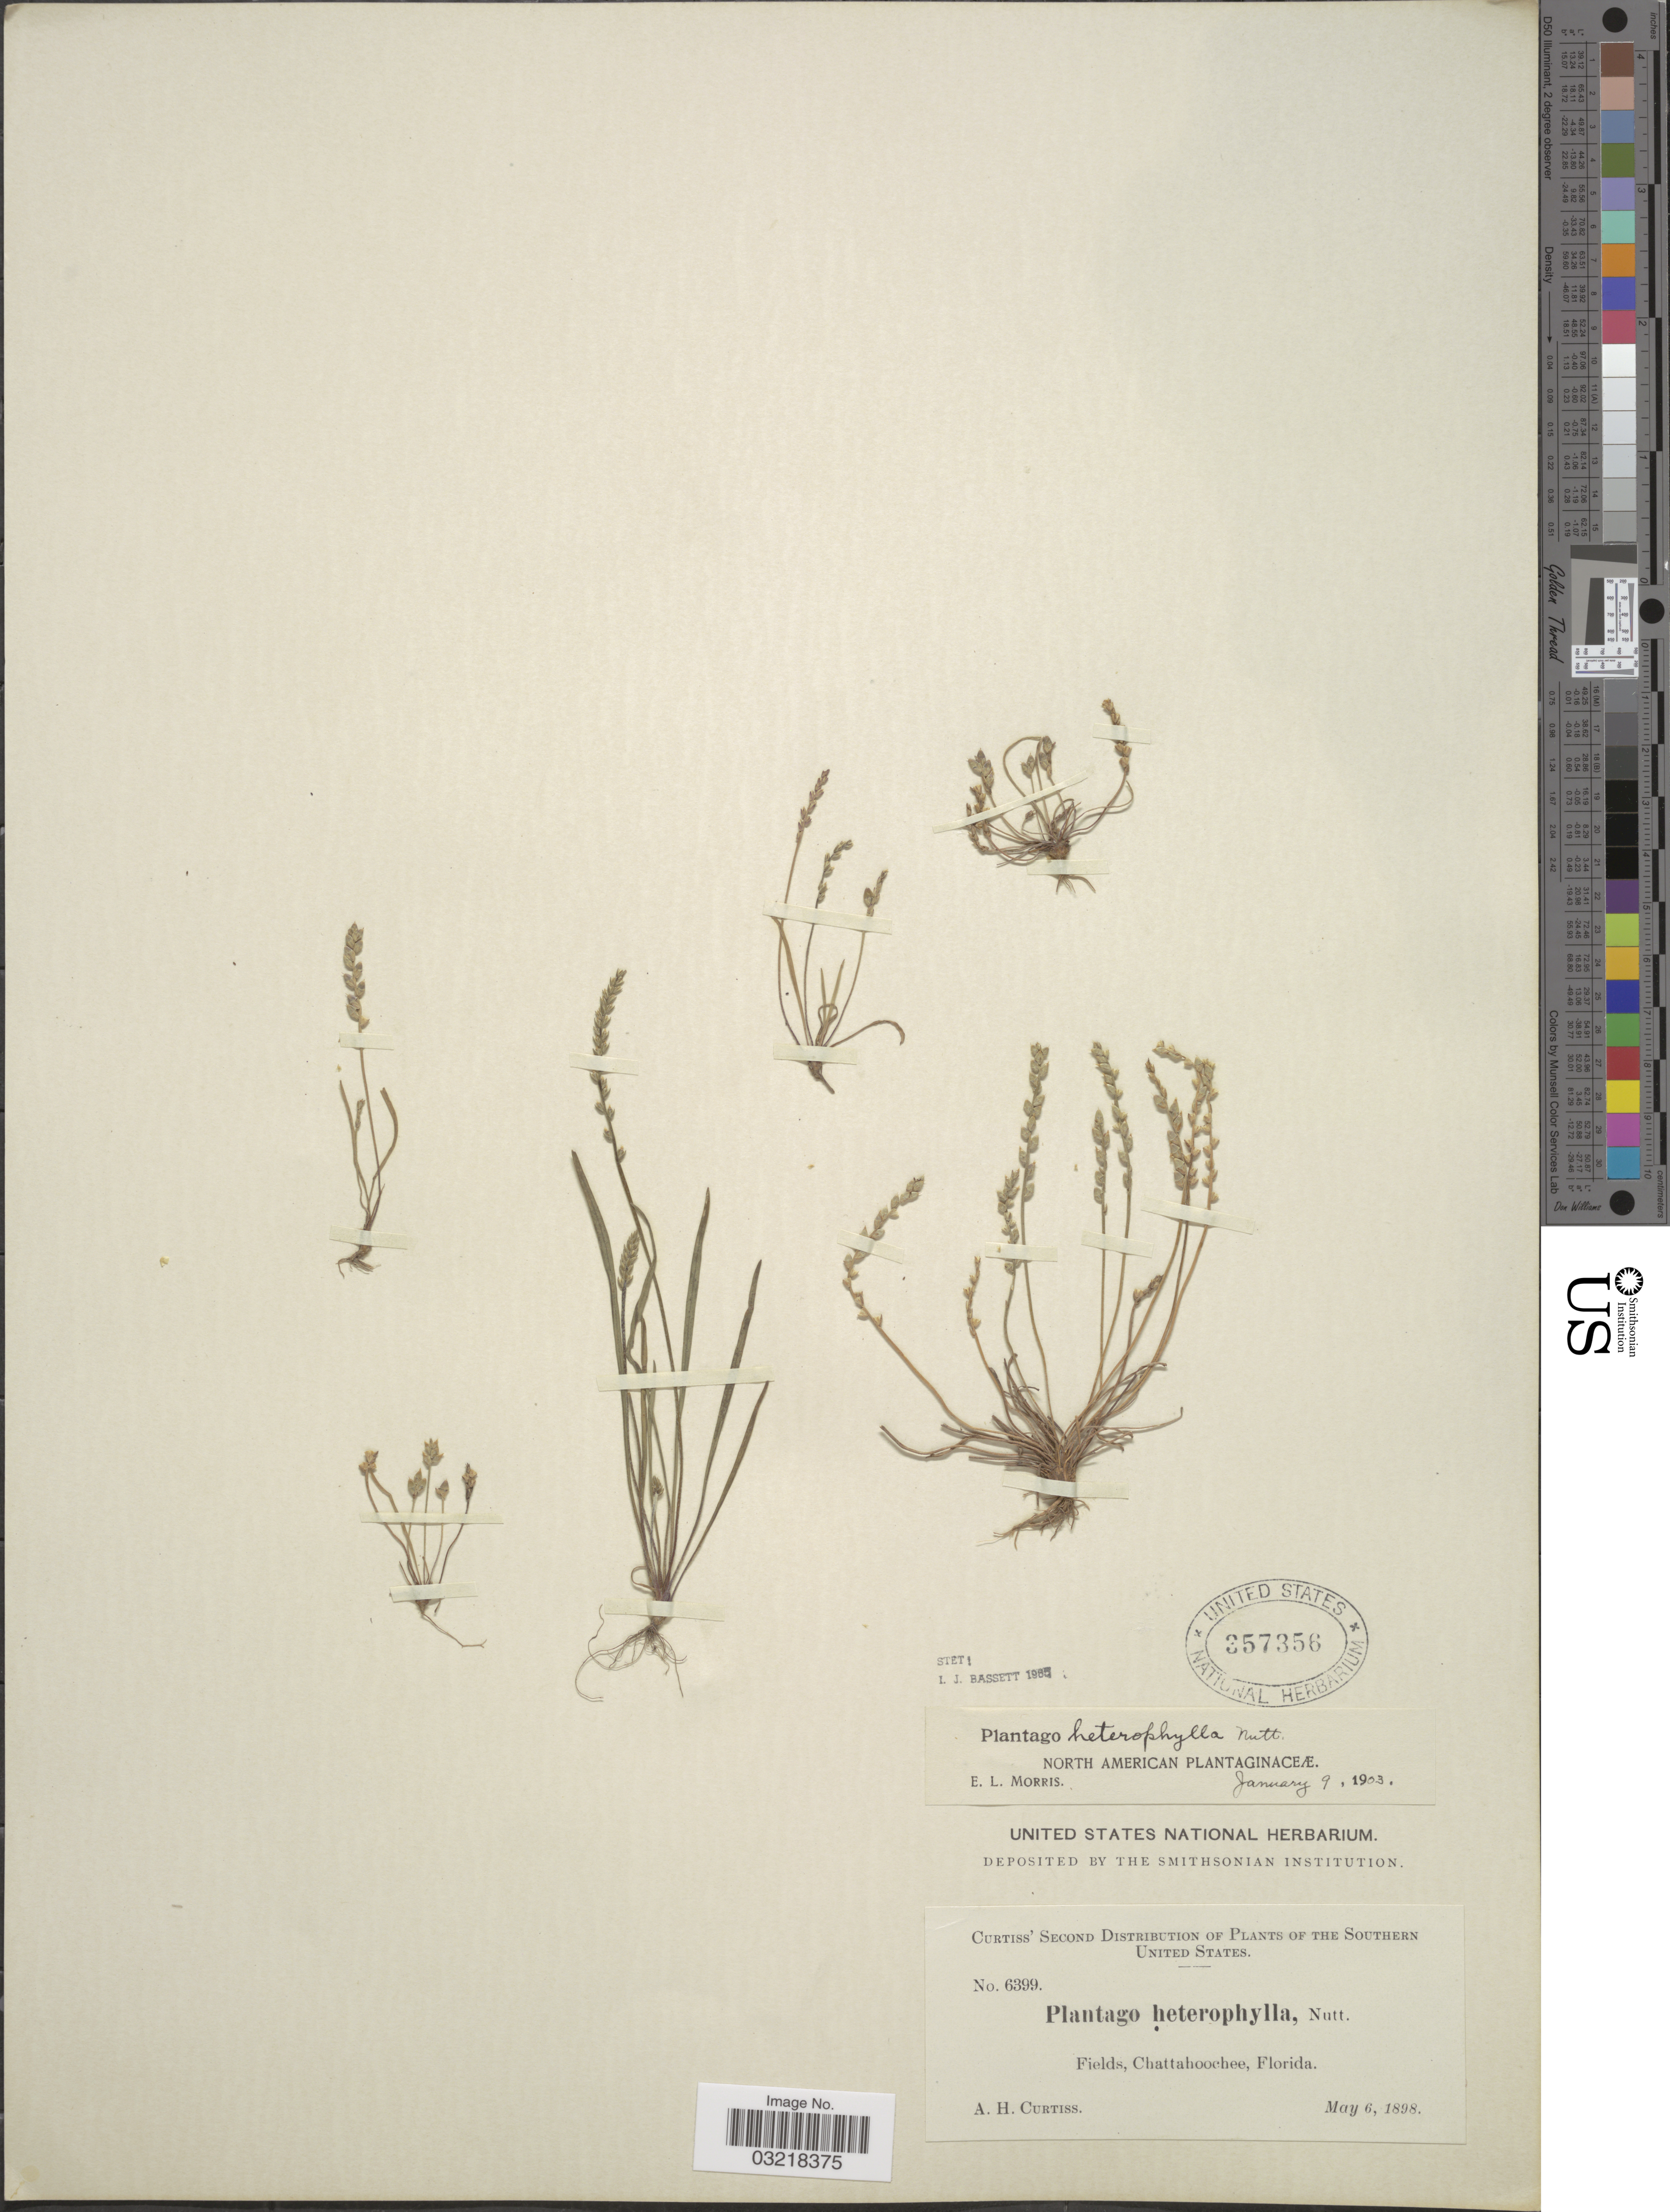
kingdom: Plantae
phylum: Tracheophyta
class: Magnoliopsida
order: Lamiales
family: Plantaginaceae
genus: Plantago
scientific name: Plantago heterophylla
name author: Nutt.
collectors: A. H. Curtiss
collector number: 6399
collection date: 1898-05-06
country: United States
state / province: Florida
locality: Southern United States. Fields, Chattahoochee.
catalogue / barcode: US 357356